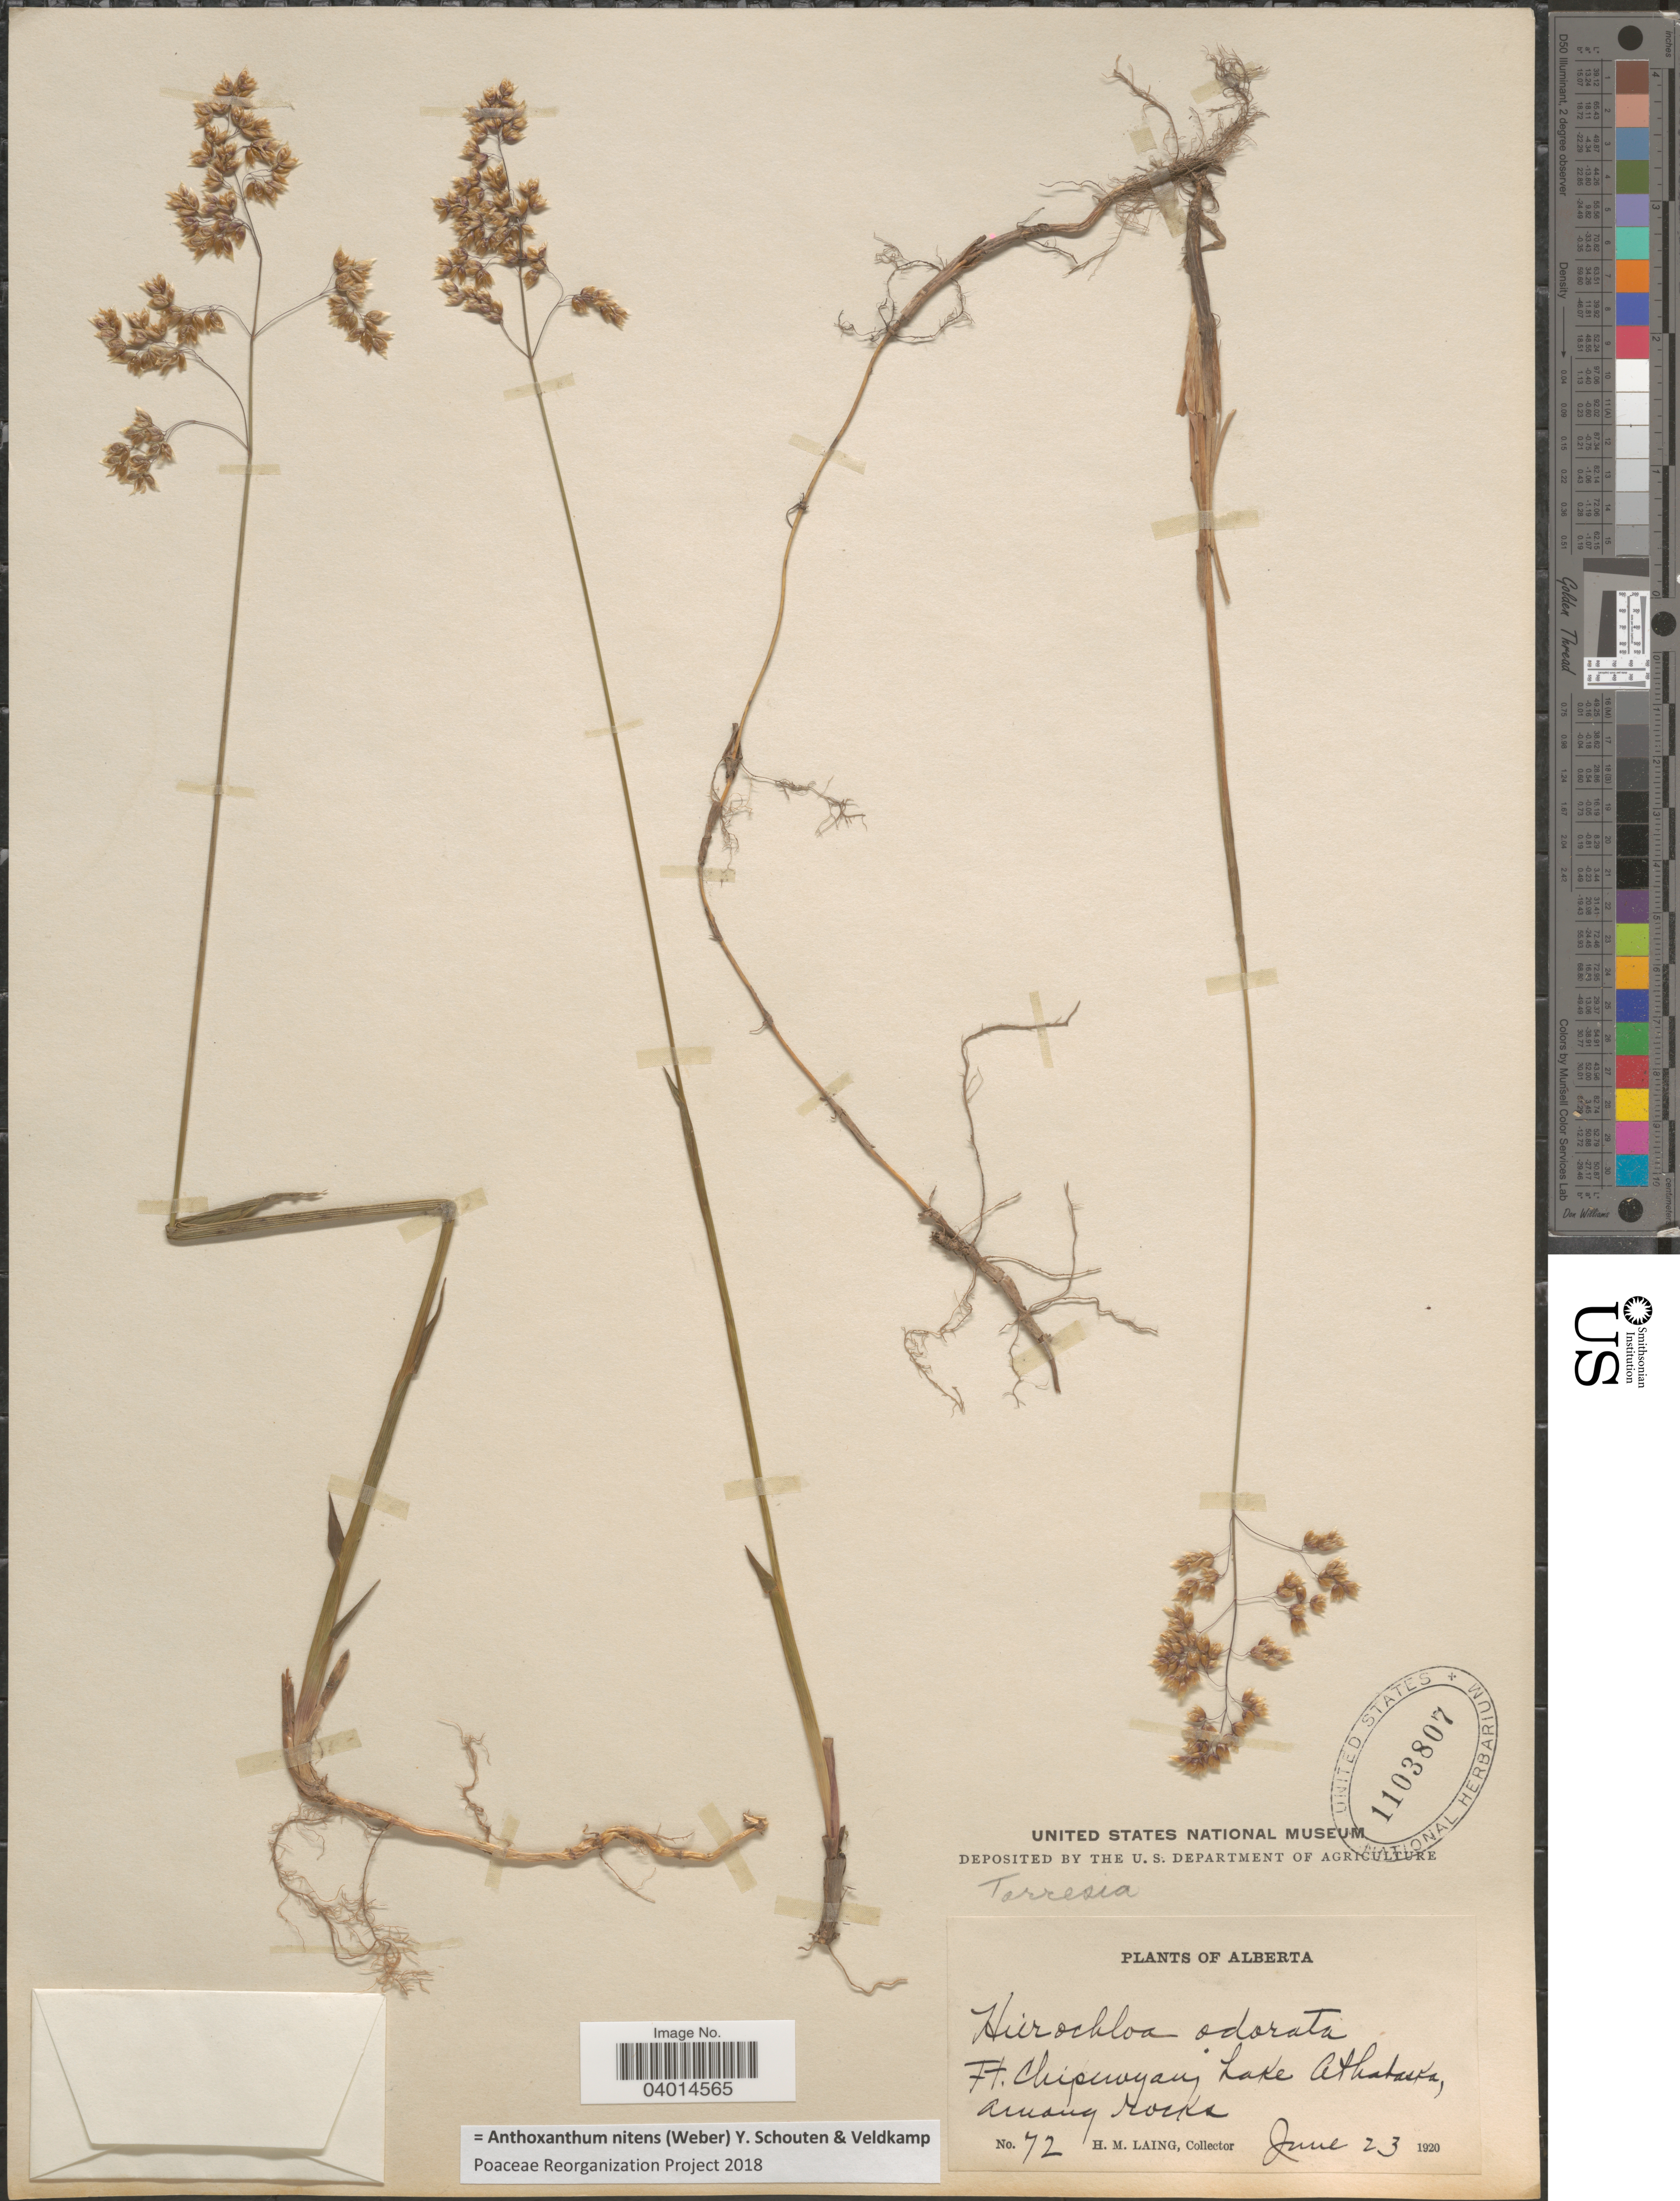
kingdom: Plantae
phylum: Tracheophyta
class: Liliopsida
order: Poales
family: Poaceae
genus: Anthoxanthum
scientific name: Anthoxanthum nitens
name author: (G.H. Weber) R.T.A. Schouten & Veldkamp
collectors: H. Laing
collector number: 72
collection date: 1920-06-23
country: Canada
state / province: Alberta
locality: Ft. Chipewyan, Lake Athabaska.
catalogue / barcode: US 1103807